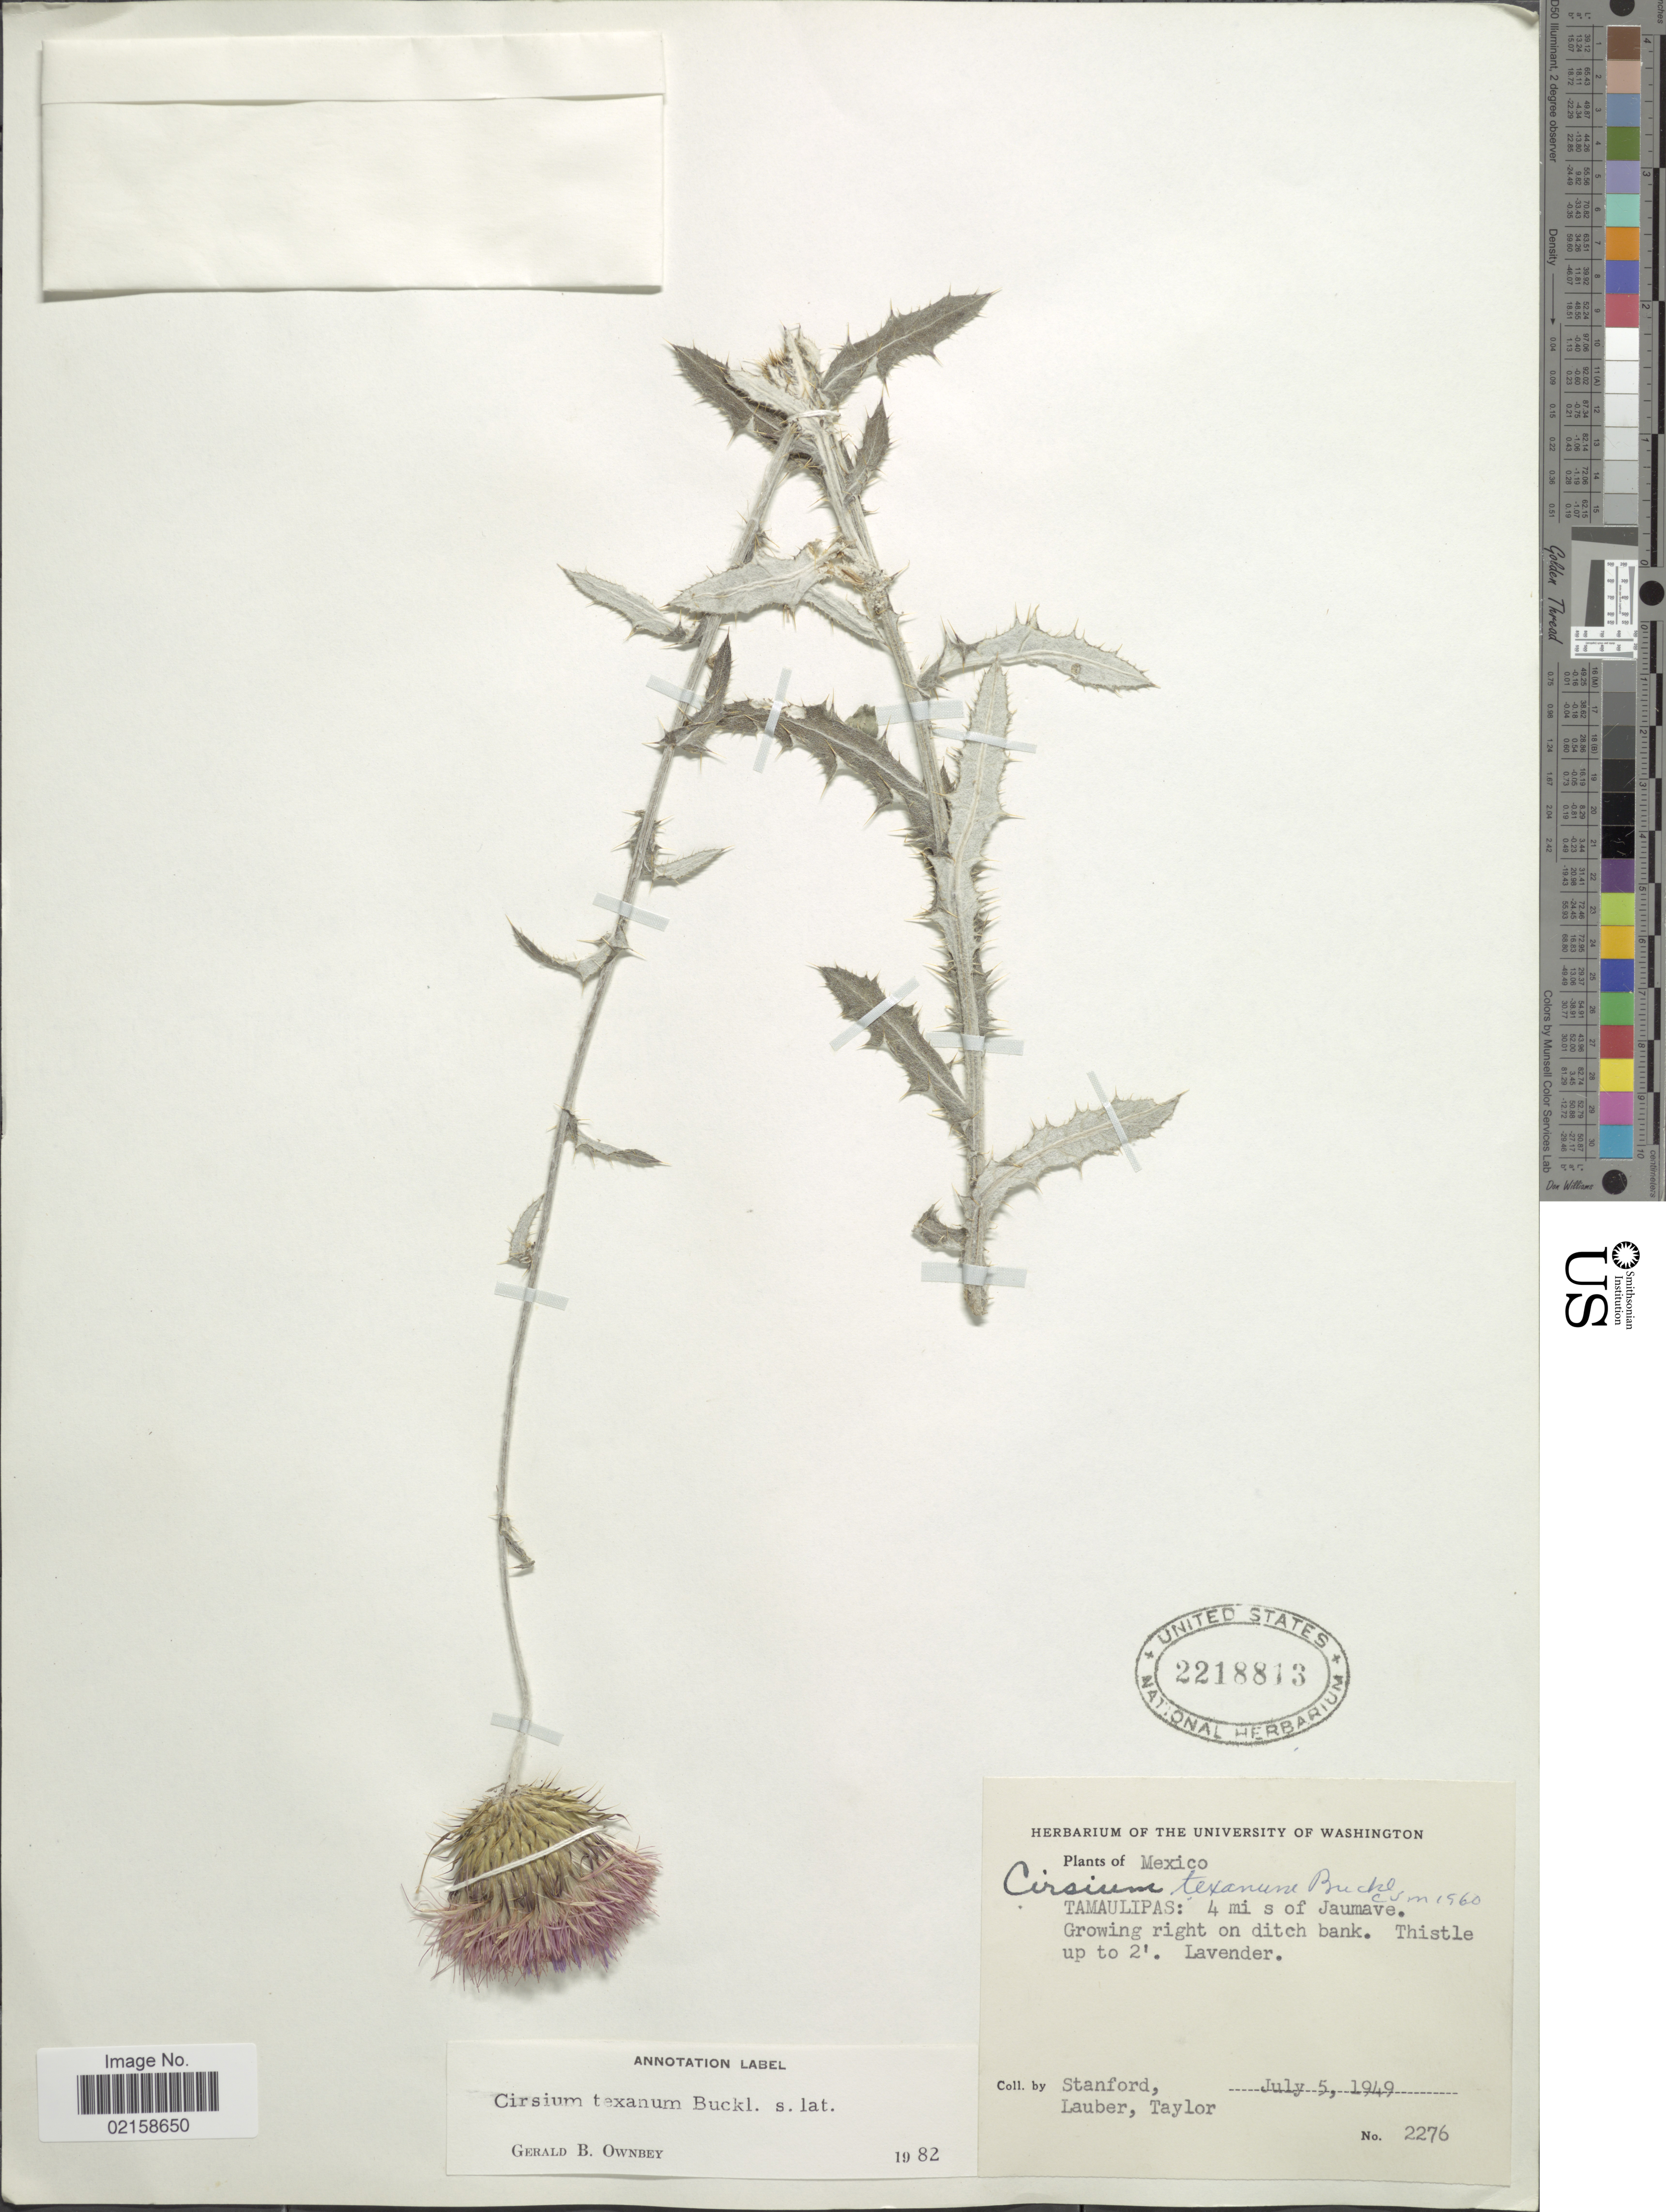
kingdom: Plantae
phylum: Tracheophyta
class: Magnoliopsida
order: Asterales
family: Asteraceae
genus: Cirsium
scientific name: Cirsium texanum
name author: Buckley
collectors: -. Stanford, Lauber, -- & -- Taylor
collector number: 2276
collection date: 1949-07-05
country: Mexico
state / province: Tamaulipas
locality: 4 mi s of Jaumave, growing right on ditch bank.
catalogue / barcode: US 2218813